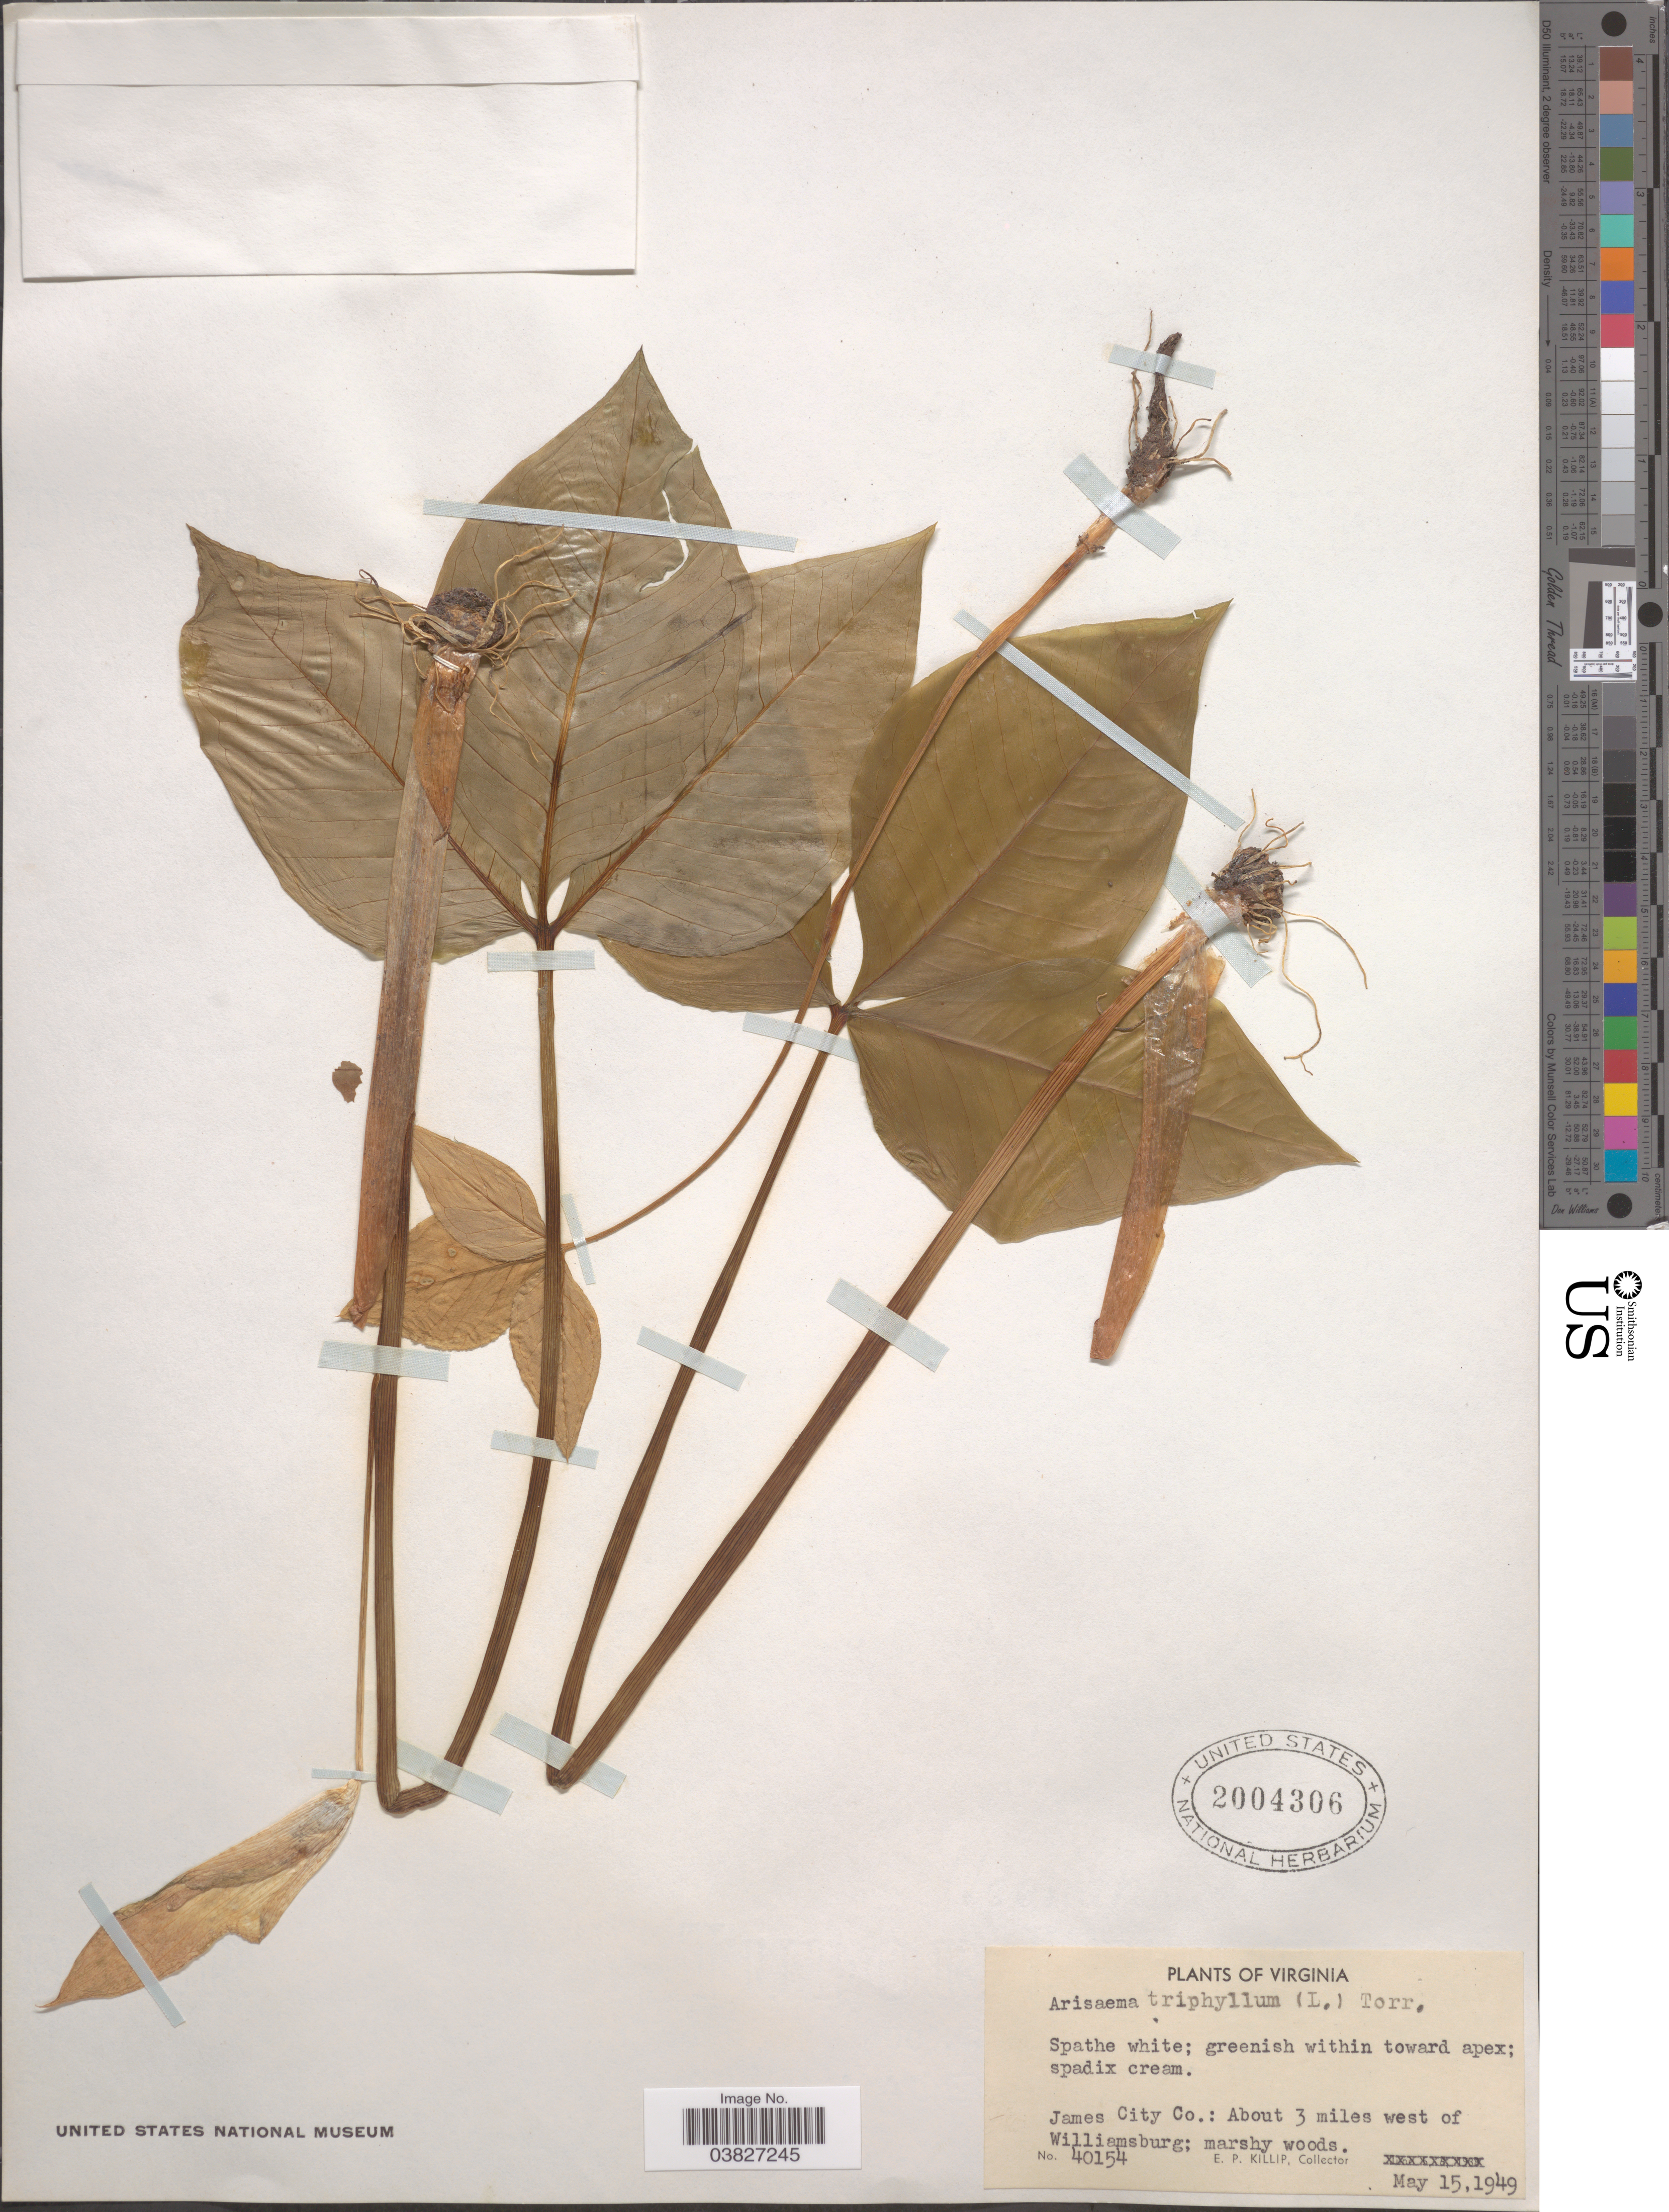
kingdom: Plantae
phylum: Tracheophyta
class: Liliopsida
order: Alismatales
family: Araceae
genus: Arisaema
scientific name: Arisaema triphyllum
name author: (L.) Schott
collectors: E. P. Killip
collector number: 40154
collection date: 1949-05-15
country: United States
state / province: Virginia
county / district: James City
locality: James City Co.: About 3 miles west of Williamsburg.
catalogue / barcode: US 2004306